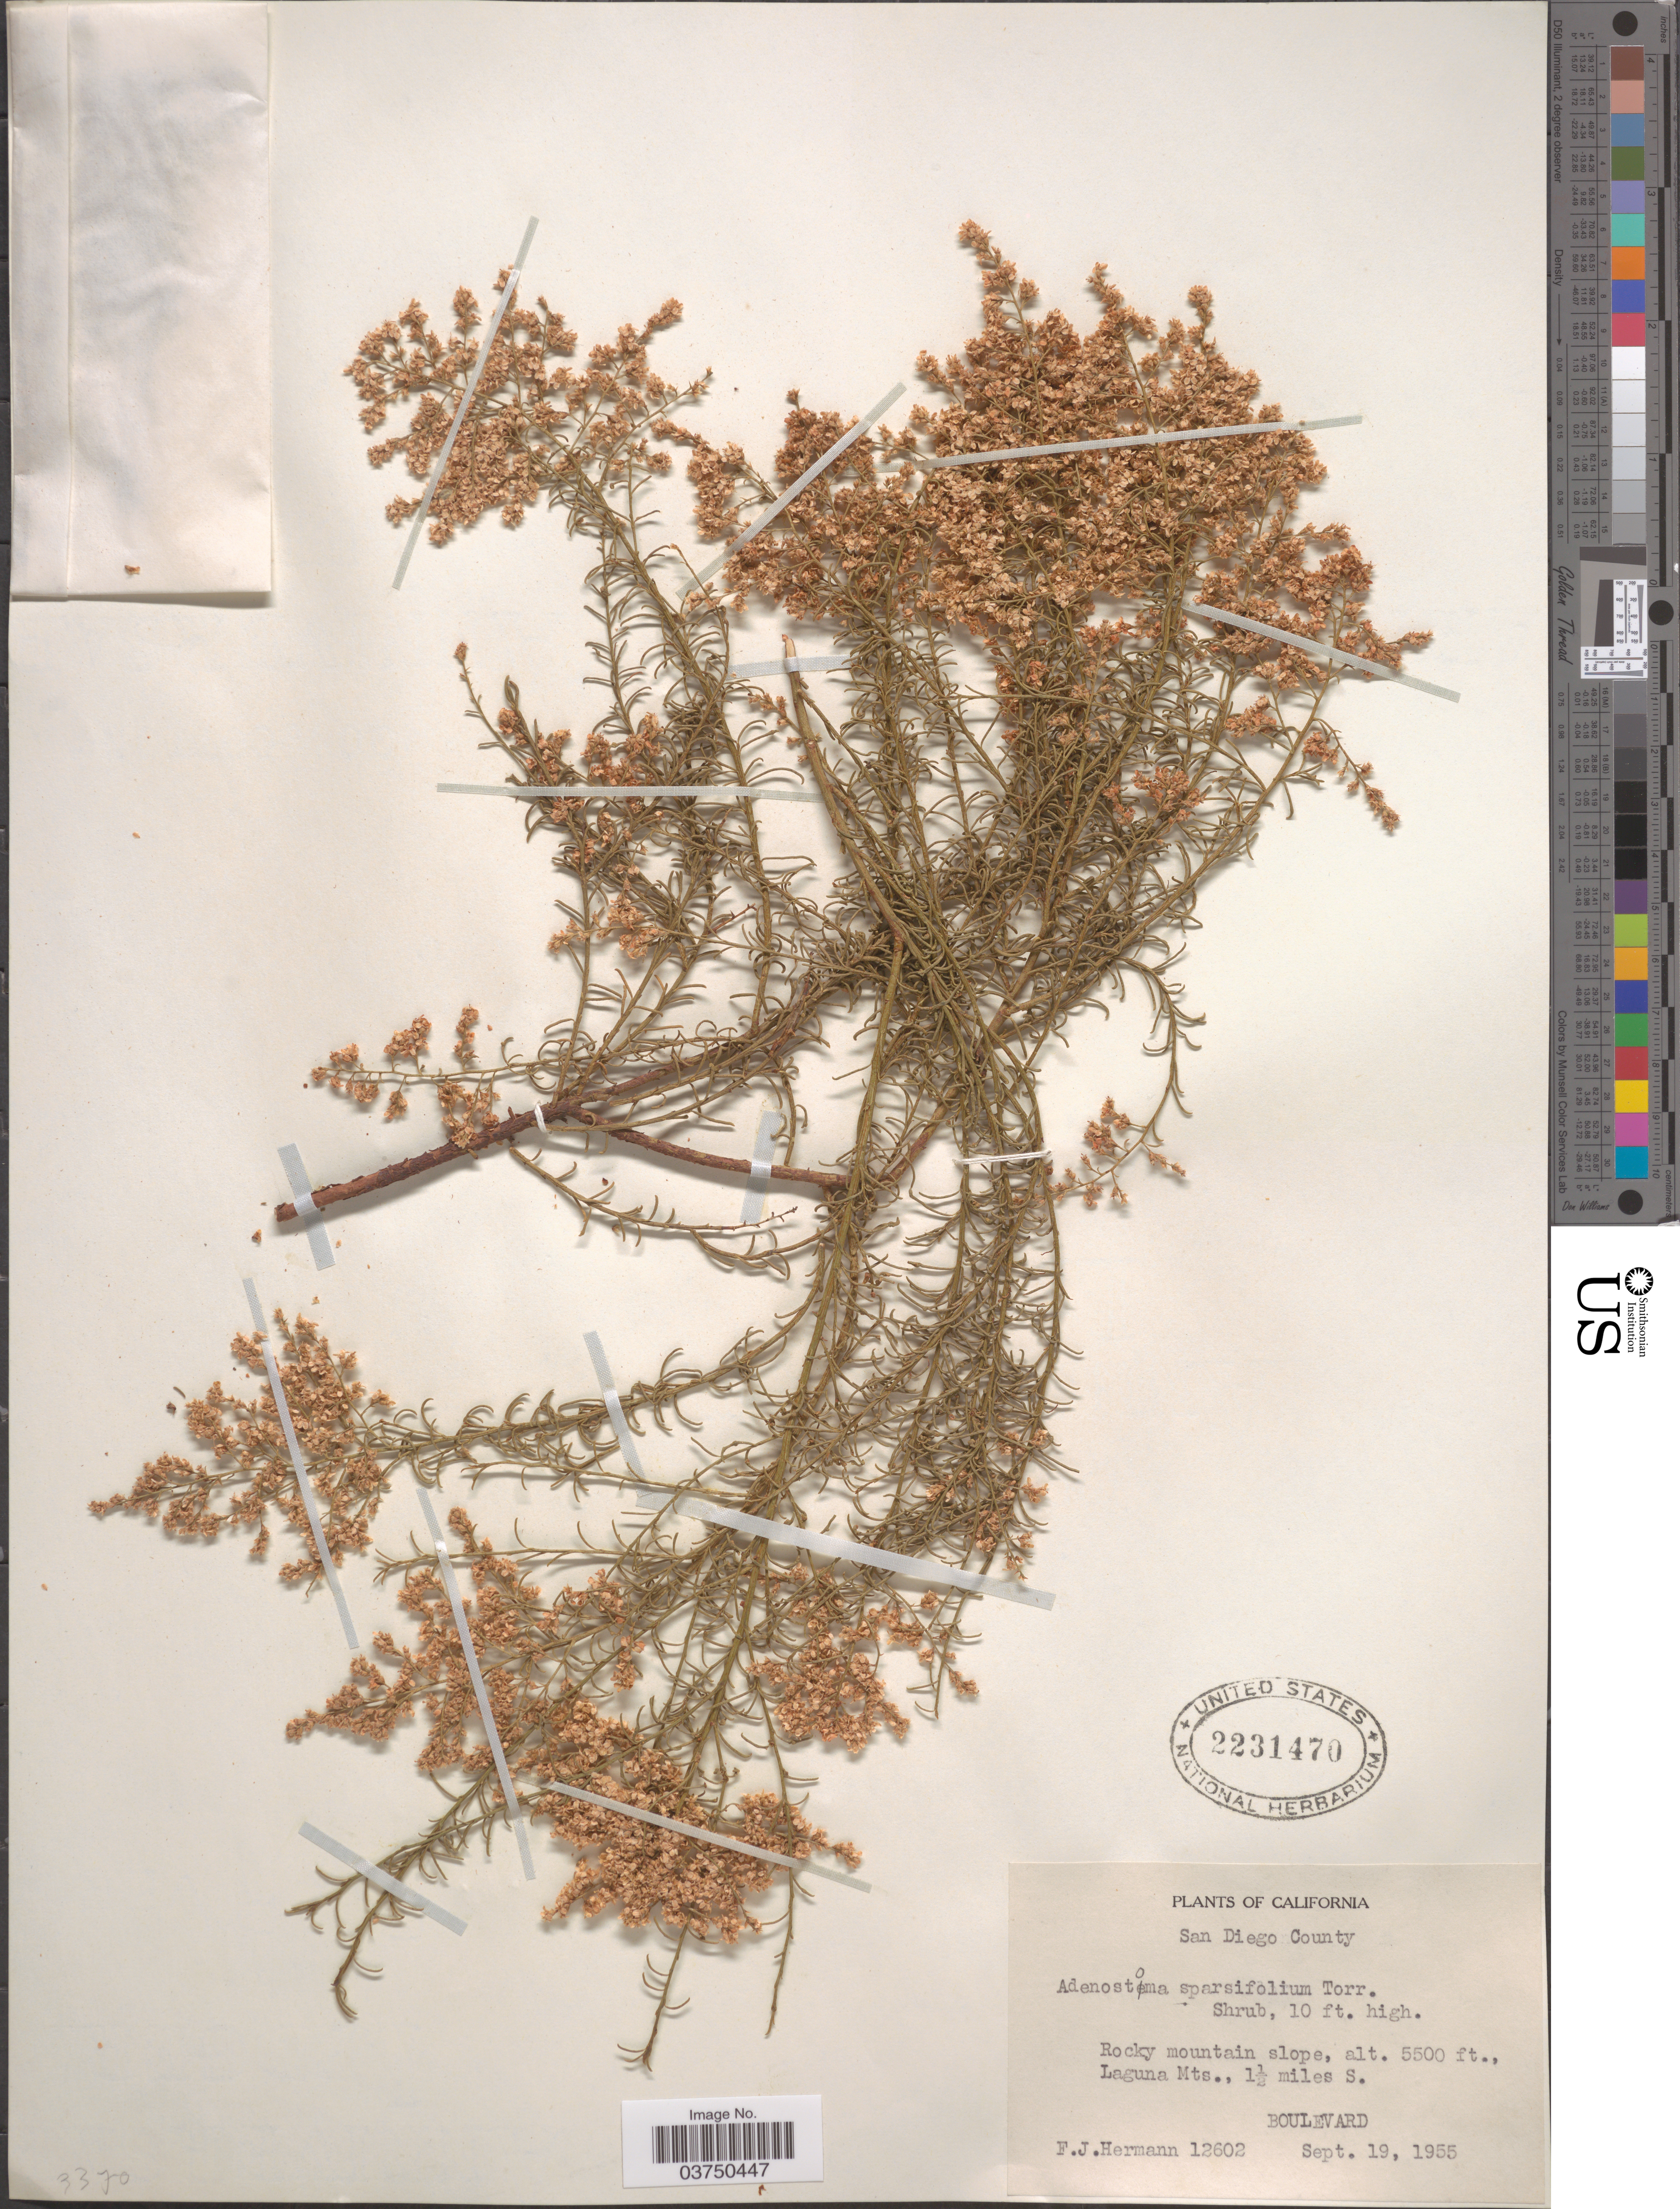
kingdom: Plantae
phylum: Tracheophyta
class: Magnoliopsida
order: Rosales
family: Rosaceae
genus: Adenostoma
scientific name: Adenostoma sparsifolium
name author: Torr.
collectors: F. J. Hermann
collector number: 12602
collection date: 1955-09-19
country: United States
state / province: California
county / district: San Diego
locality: San Diego County. Rocky mountain slope. Laguna Mts., 1½ miles S. Boulevard.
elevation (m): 1676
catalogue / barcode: US 2231470